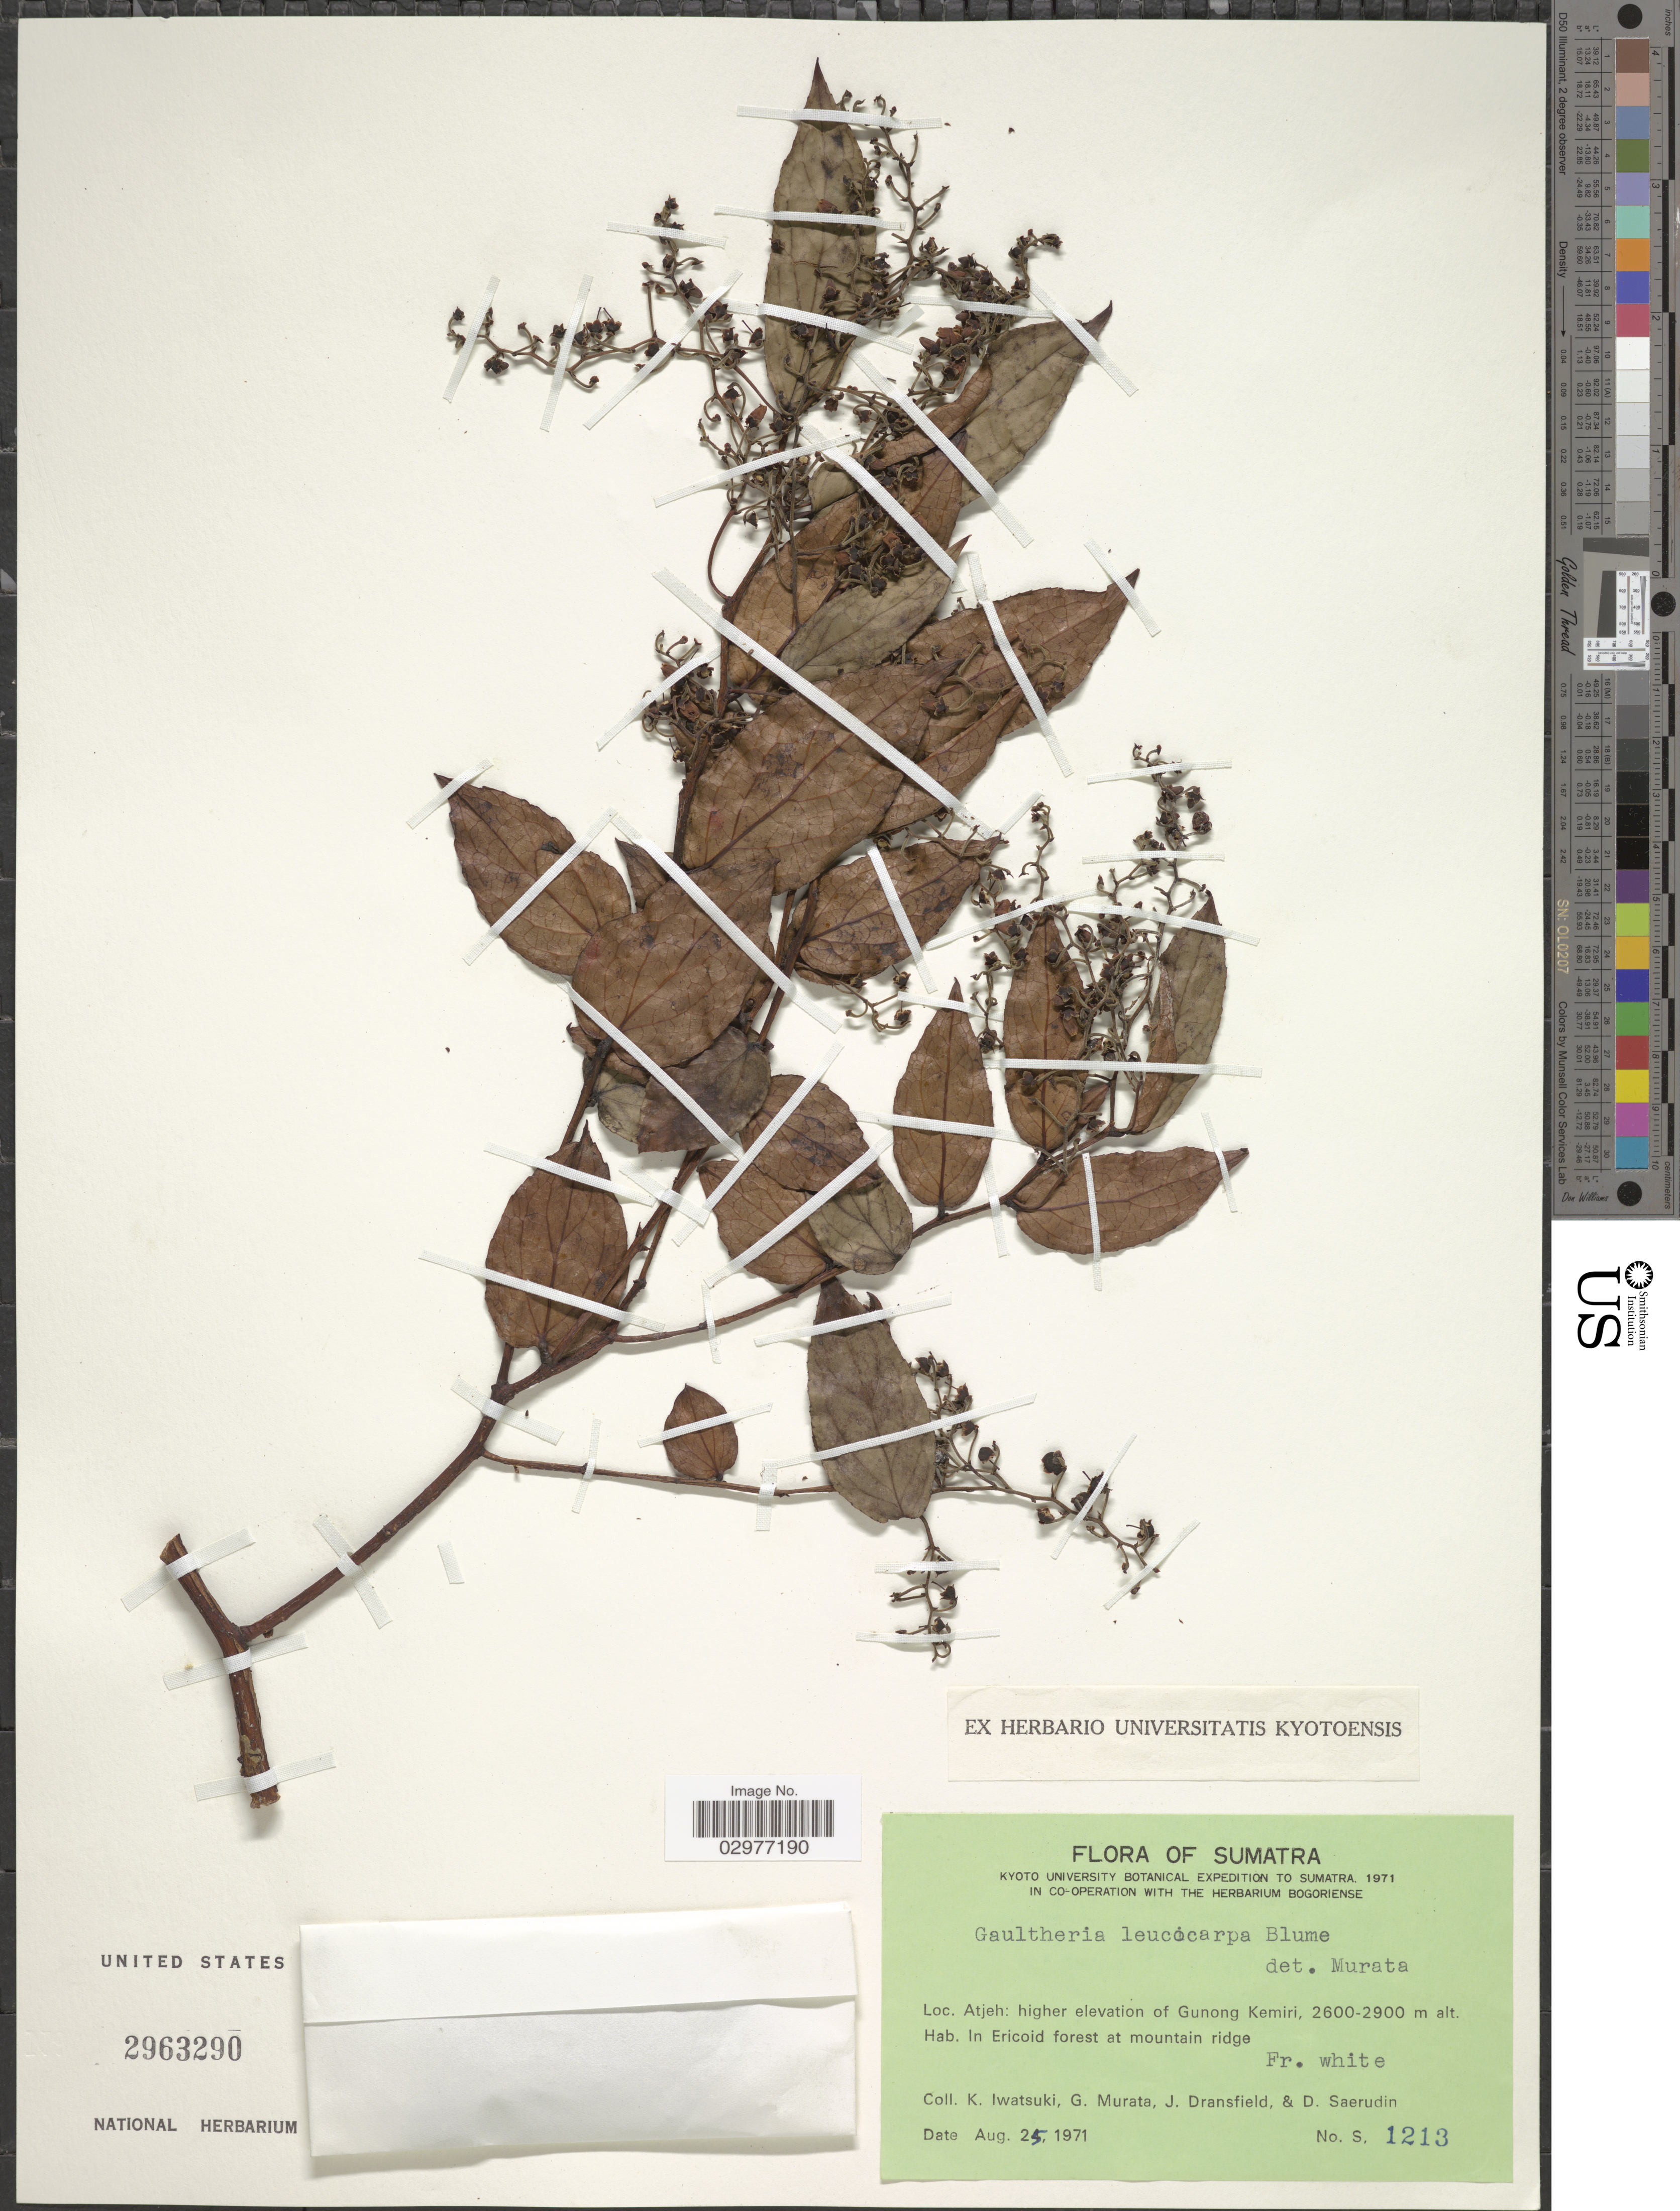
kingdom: Plantae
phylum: Tracheophyta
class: Magnoliopsida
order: Ericales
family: Ericaceae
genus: Gaultheria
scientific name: Gaultheria leucocarpa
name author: Blume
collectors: K. Iwatsuki, G. Murata, J. Dransfield & D. Saerudin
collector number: S1213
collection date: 1971-08-25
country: Indonesia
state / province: Sumatra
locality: Atjeh: higher elevation of Gunong Kemiri.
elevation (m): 2600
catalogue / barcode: US 2963290